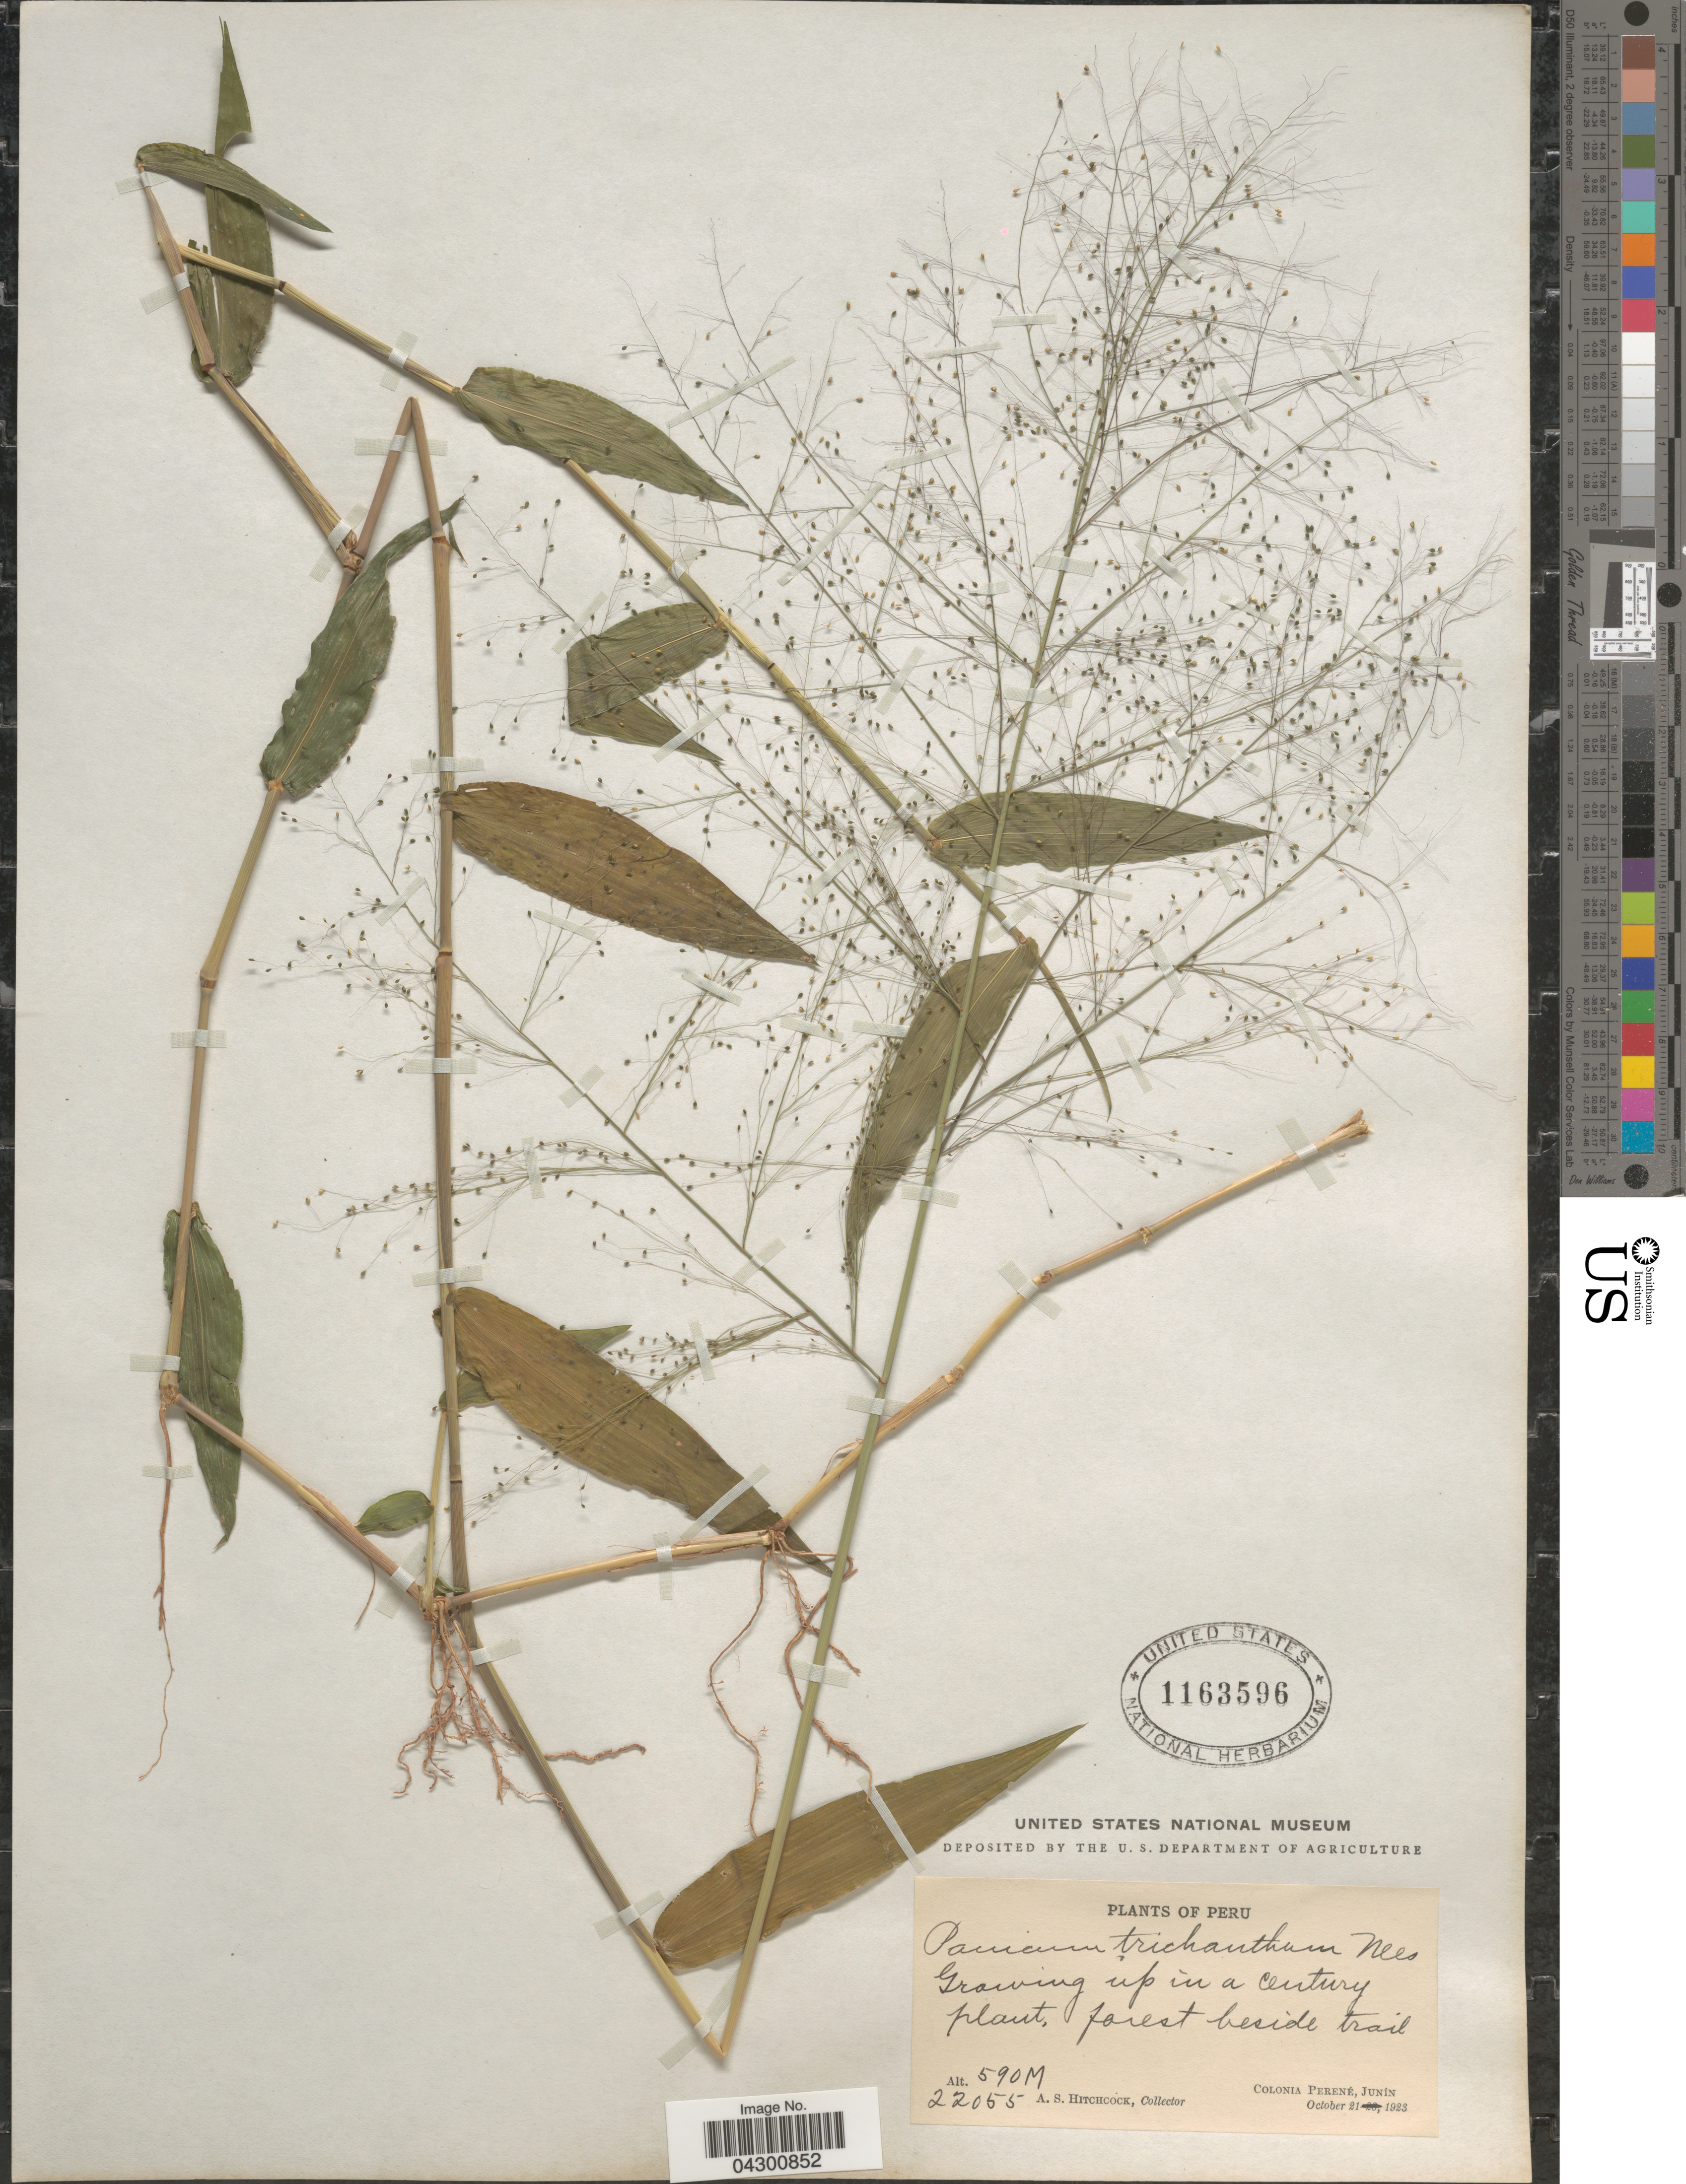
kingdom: Plantae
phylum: Tracheophyta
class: Liliopsida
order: Poales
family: Poaceae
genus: Panicum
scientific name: Panicum trichanthum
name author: Nees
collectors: A. S. Hitchcock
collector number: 22055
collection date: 1923-10-21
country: Peru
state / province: Junín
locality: Up in a century plant, forest beside trail. Colonia Perené.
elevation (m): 590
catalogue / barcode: US 1163596